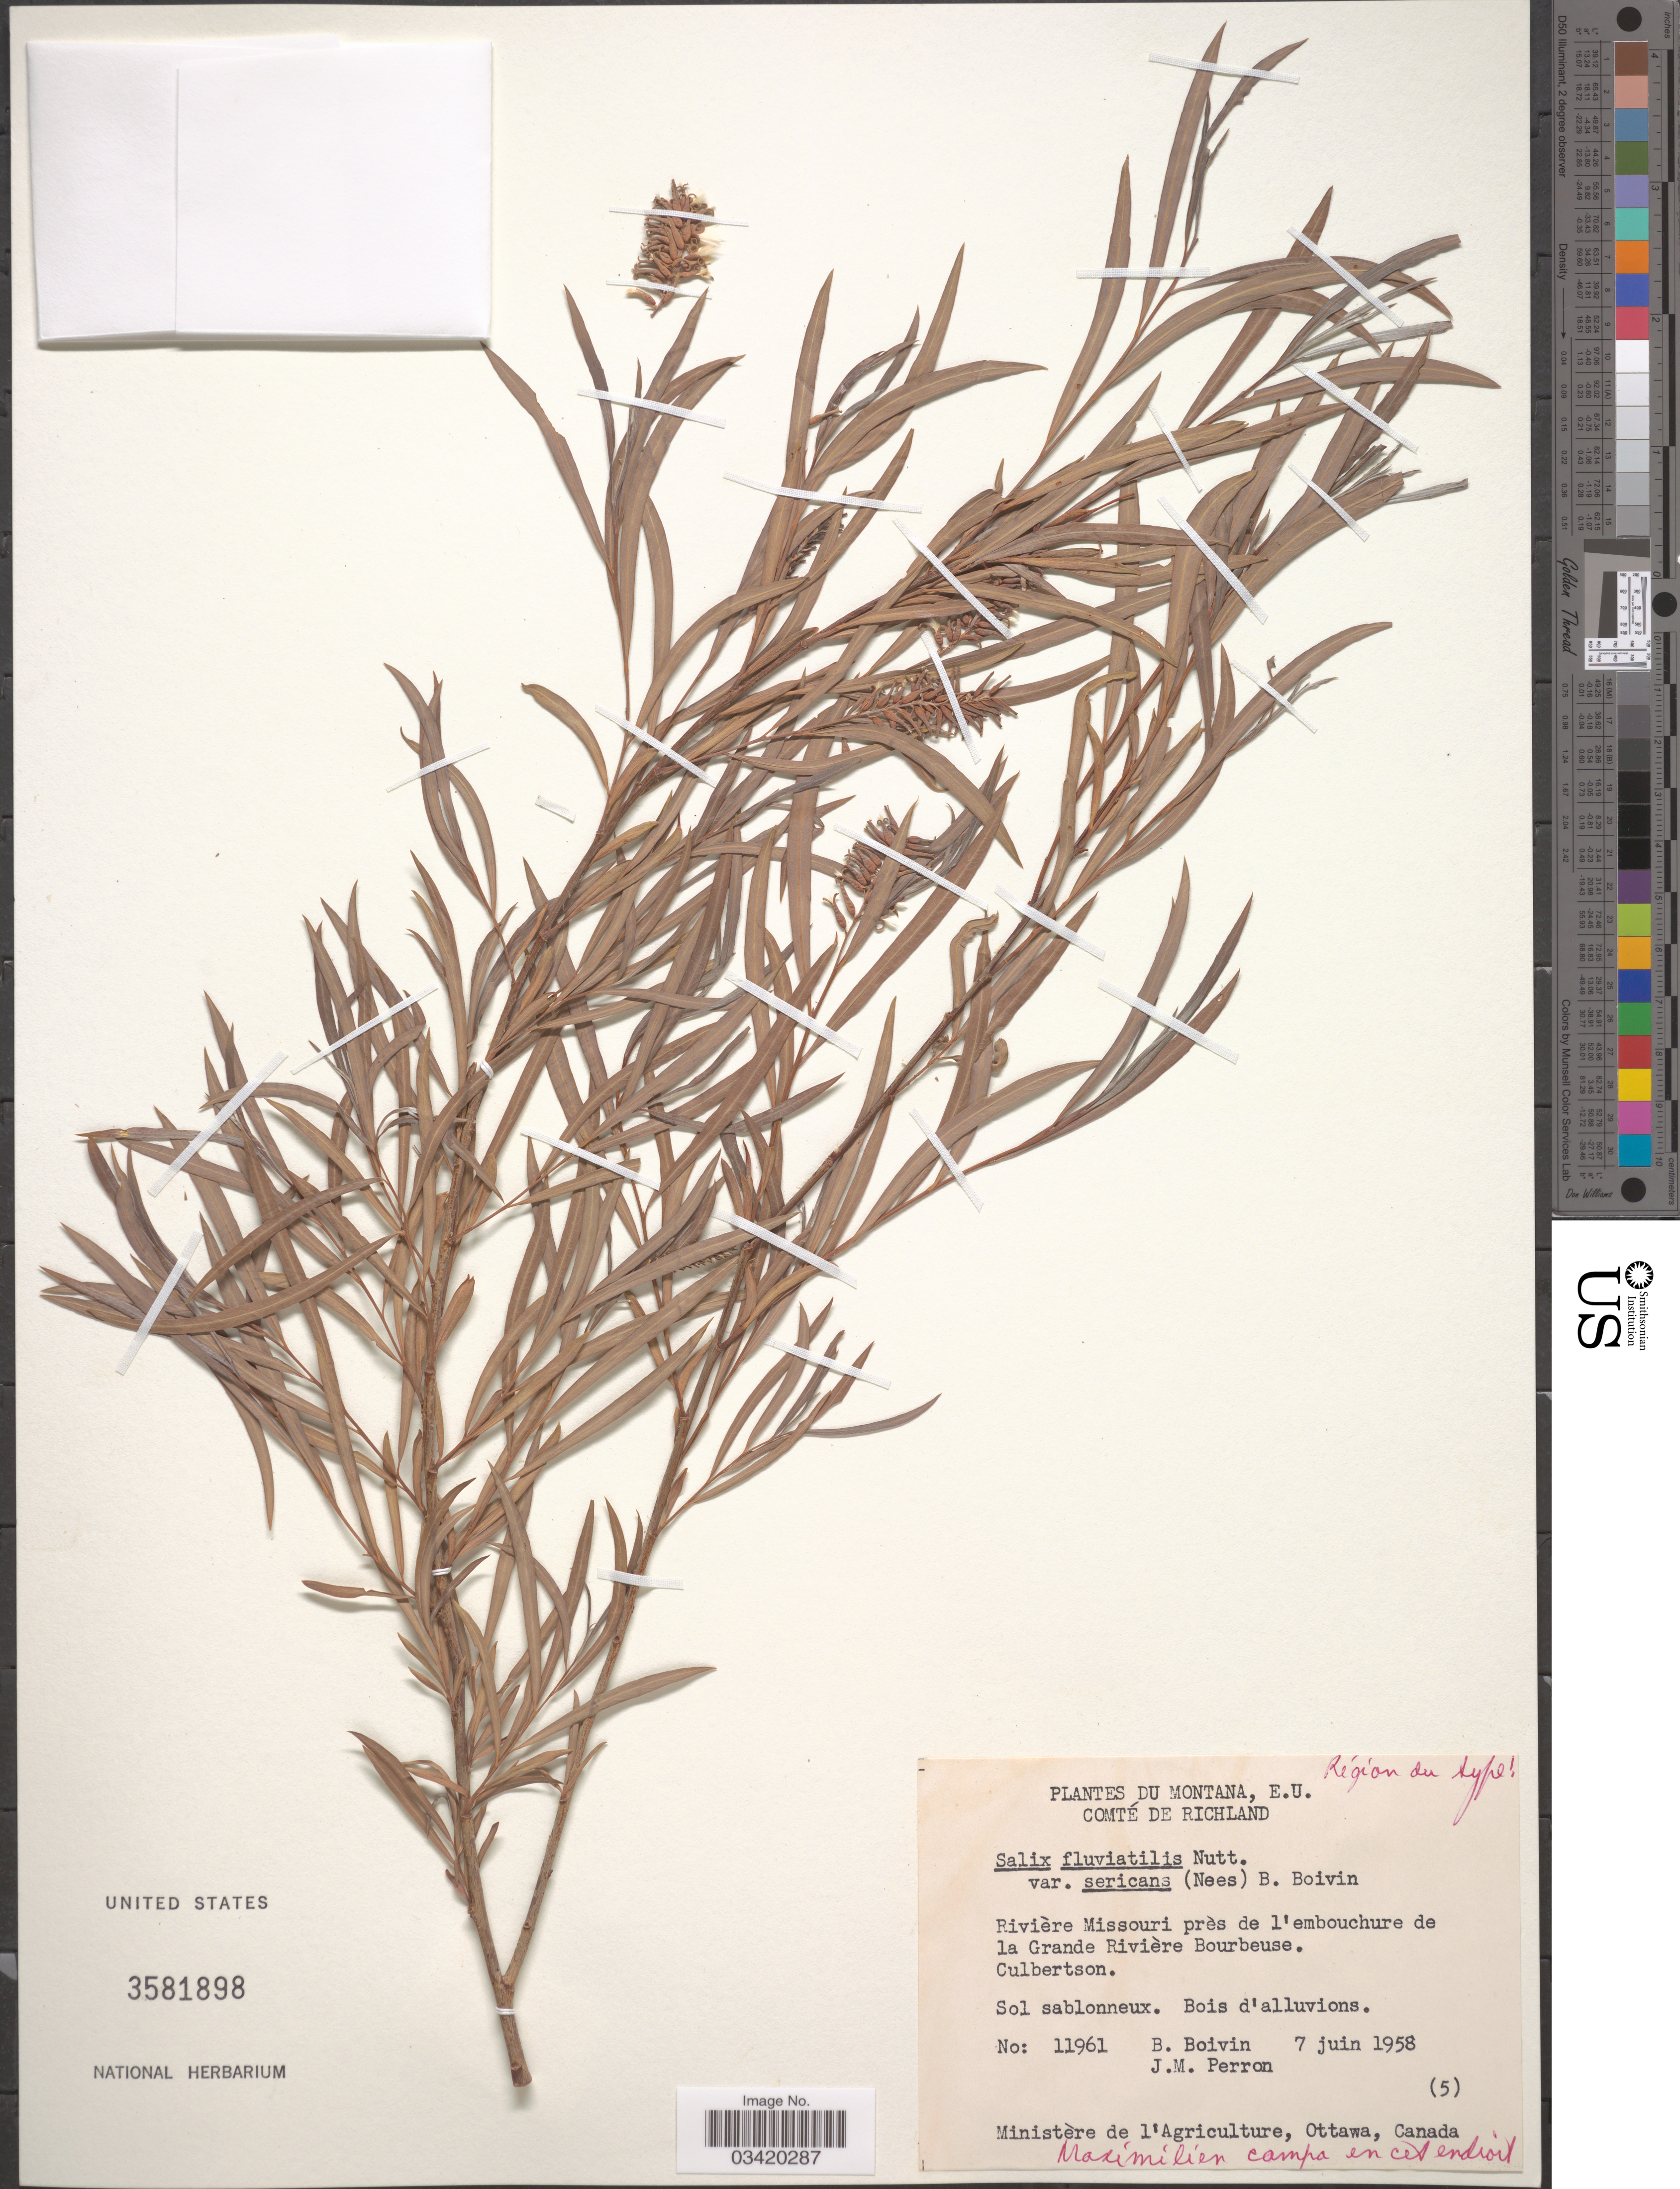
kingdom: Plantae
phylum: Tracheophyta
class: Magnoliopsida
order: Malpighiales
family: Salicaceae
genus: Salix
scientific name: Salix fluviatilis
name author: Nutt.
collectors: J. R. B. Boivin & J. Perron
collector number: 11961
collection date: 1958-06-07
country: United States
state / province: Montana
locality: E. U. Comté de Richland. Rivière Missouri près de l'embouchure de la Grande Rivière Bourbeuse. Culbertson.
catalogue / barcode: US 3581898